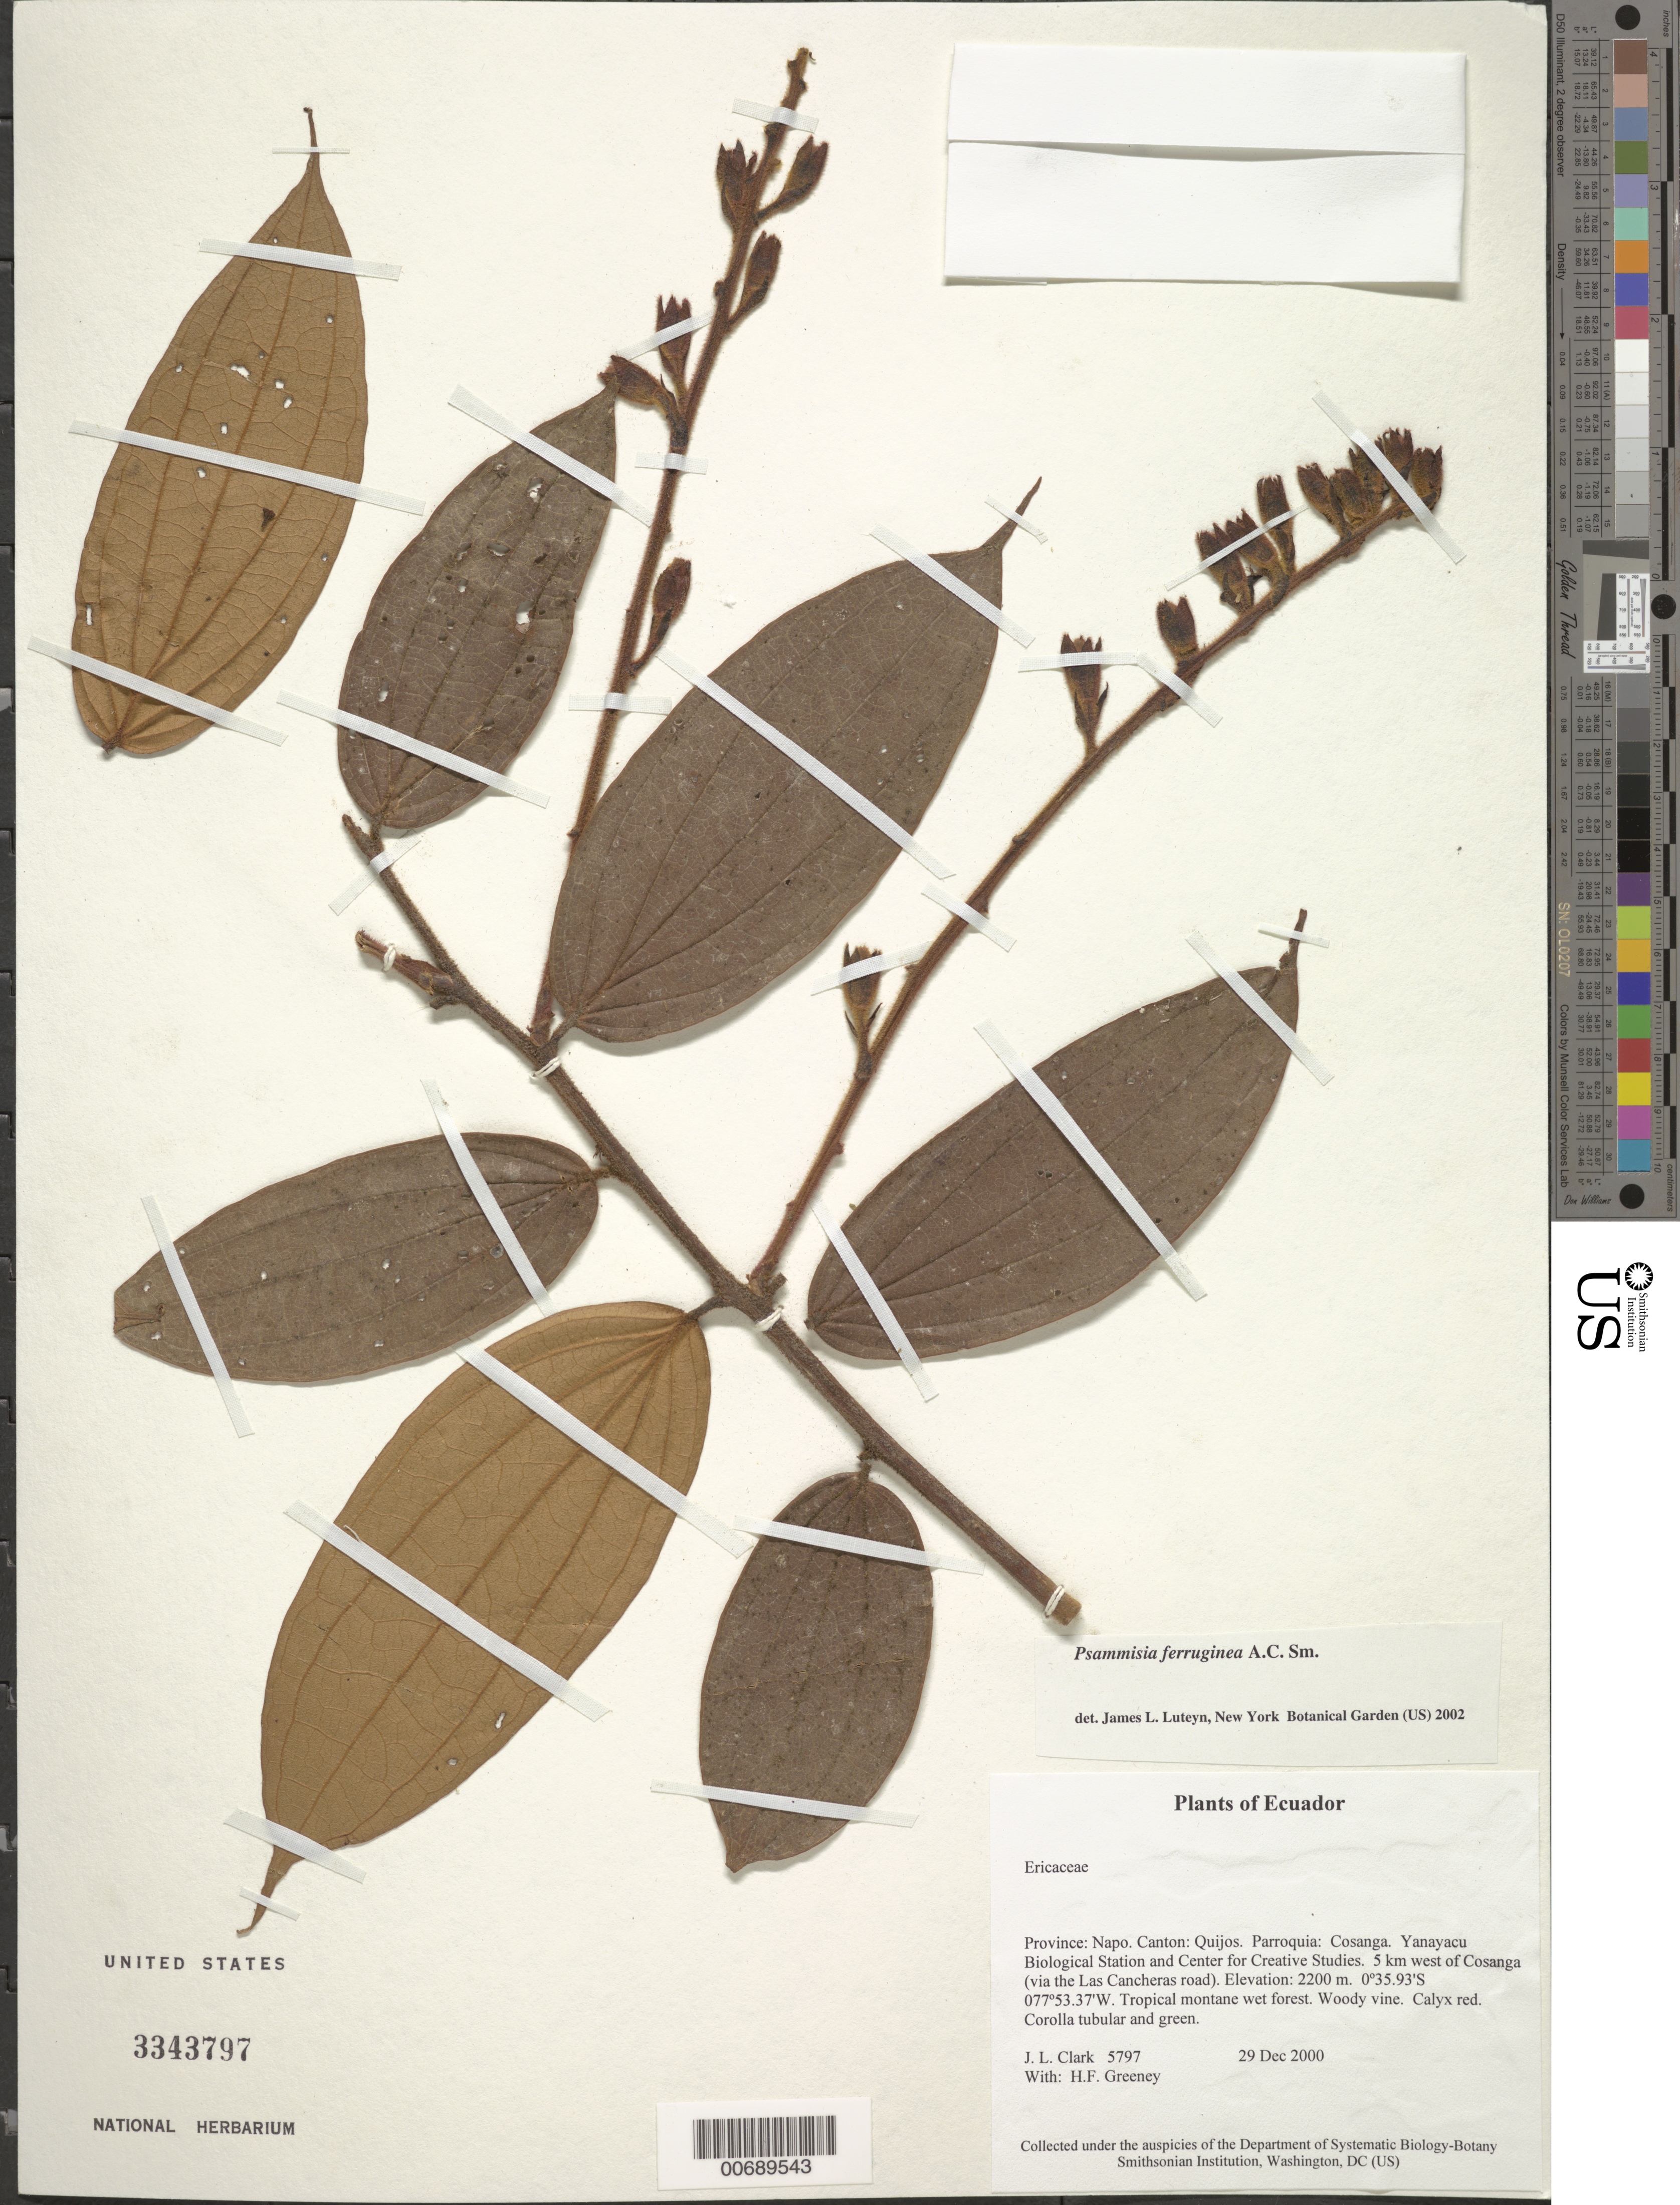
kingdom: Plantae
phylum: Tracheophyta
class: Magnoliopsida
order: Ericales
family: Ericaceae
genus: Psammisia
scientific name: Psammisia ferruginea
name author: A.C. Sm.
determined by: Luteyn, J. L.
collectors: J. L. Clark & H. Greeney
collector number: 5797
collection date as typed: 29 Dec 2000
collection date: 2000-12-29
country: Ecuador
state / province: Napo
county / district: Quijos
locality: Parroquia: Cosanga. Yanayacu Biological Station and Center for Creative Studies. 5 km west of Cosanga (via the Las Cancheras road).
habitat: Tropical montane wet forest.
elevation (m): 2200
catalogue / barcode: US 3343797